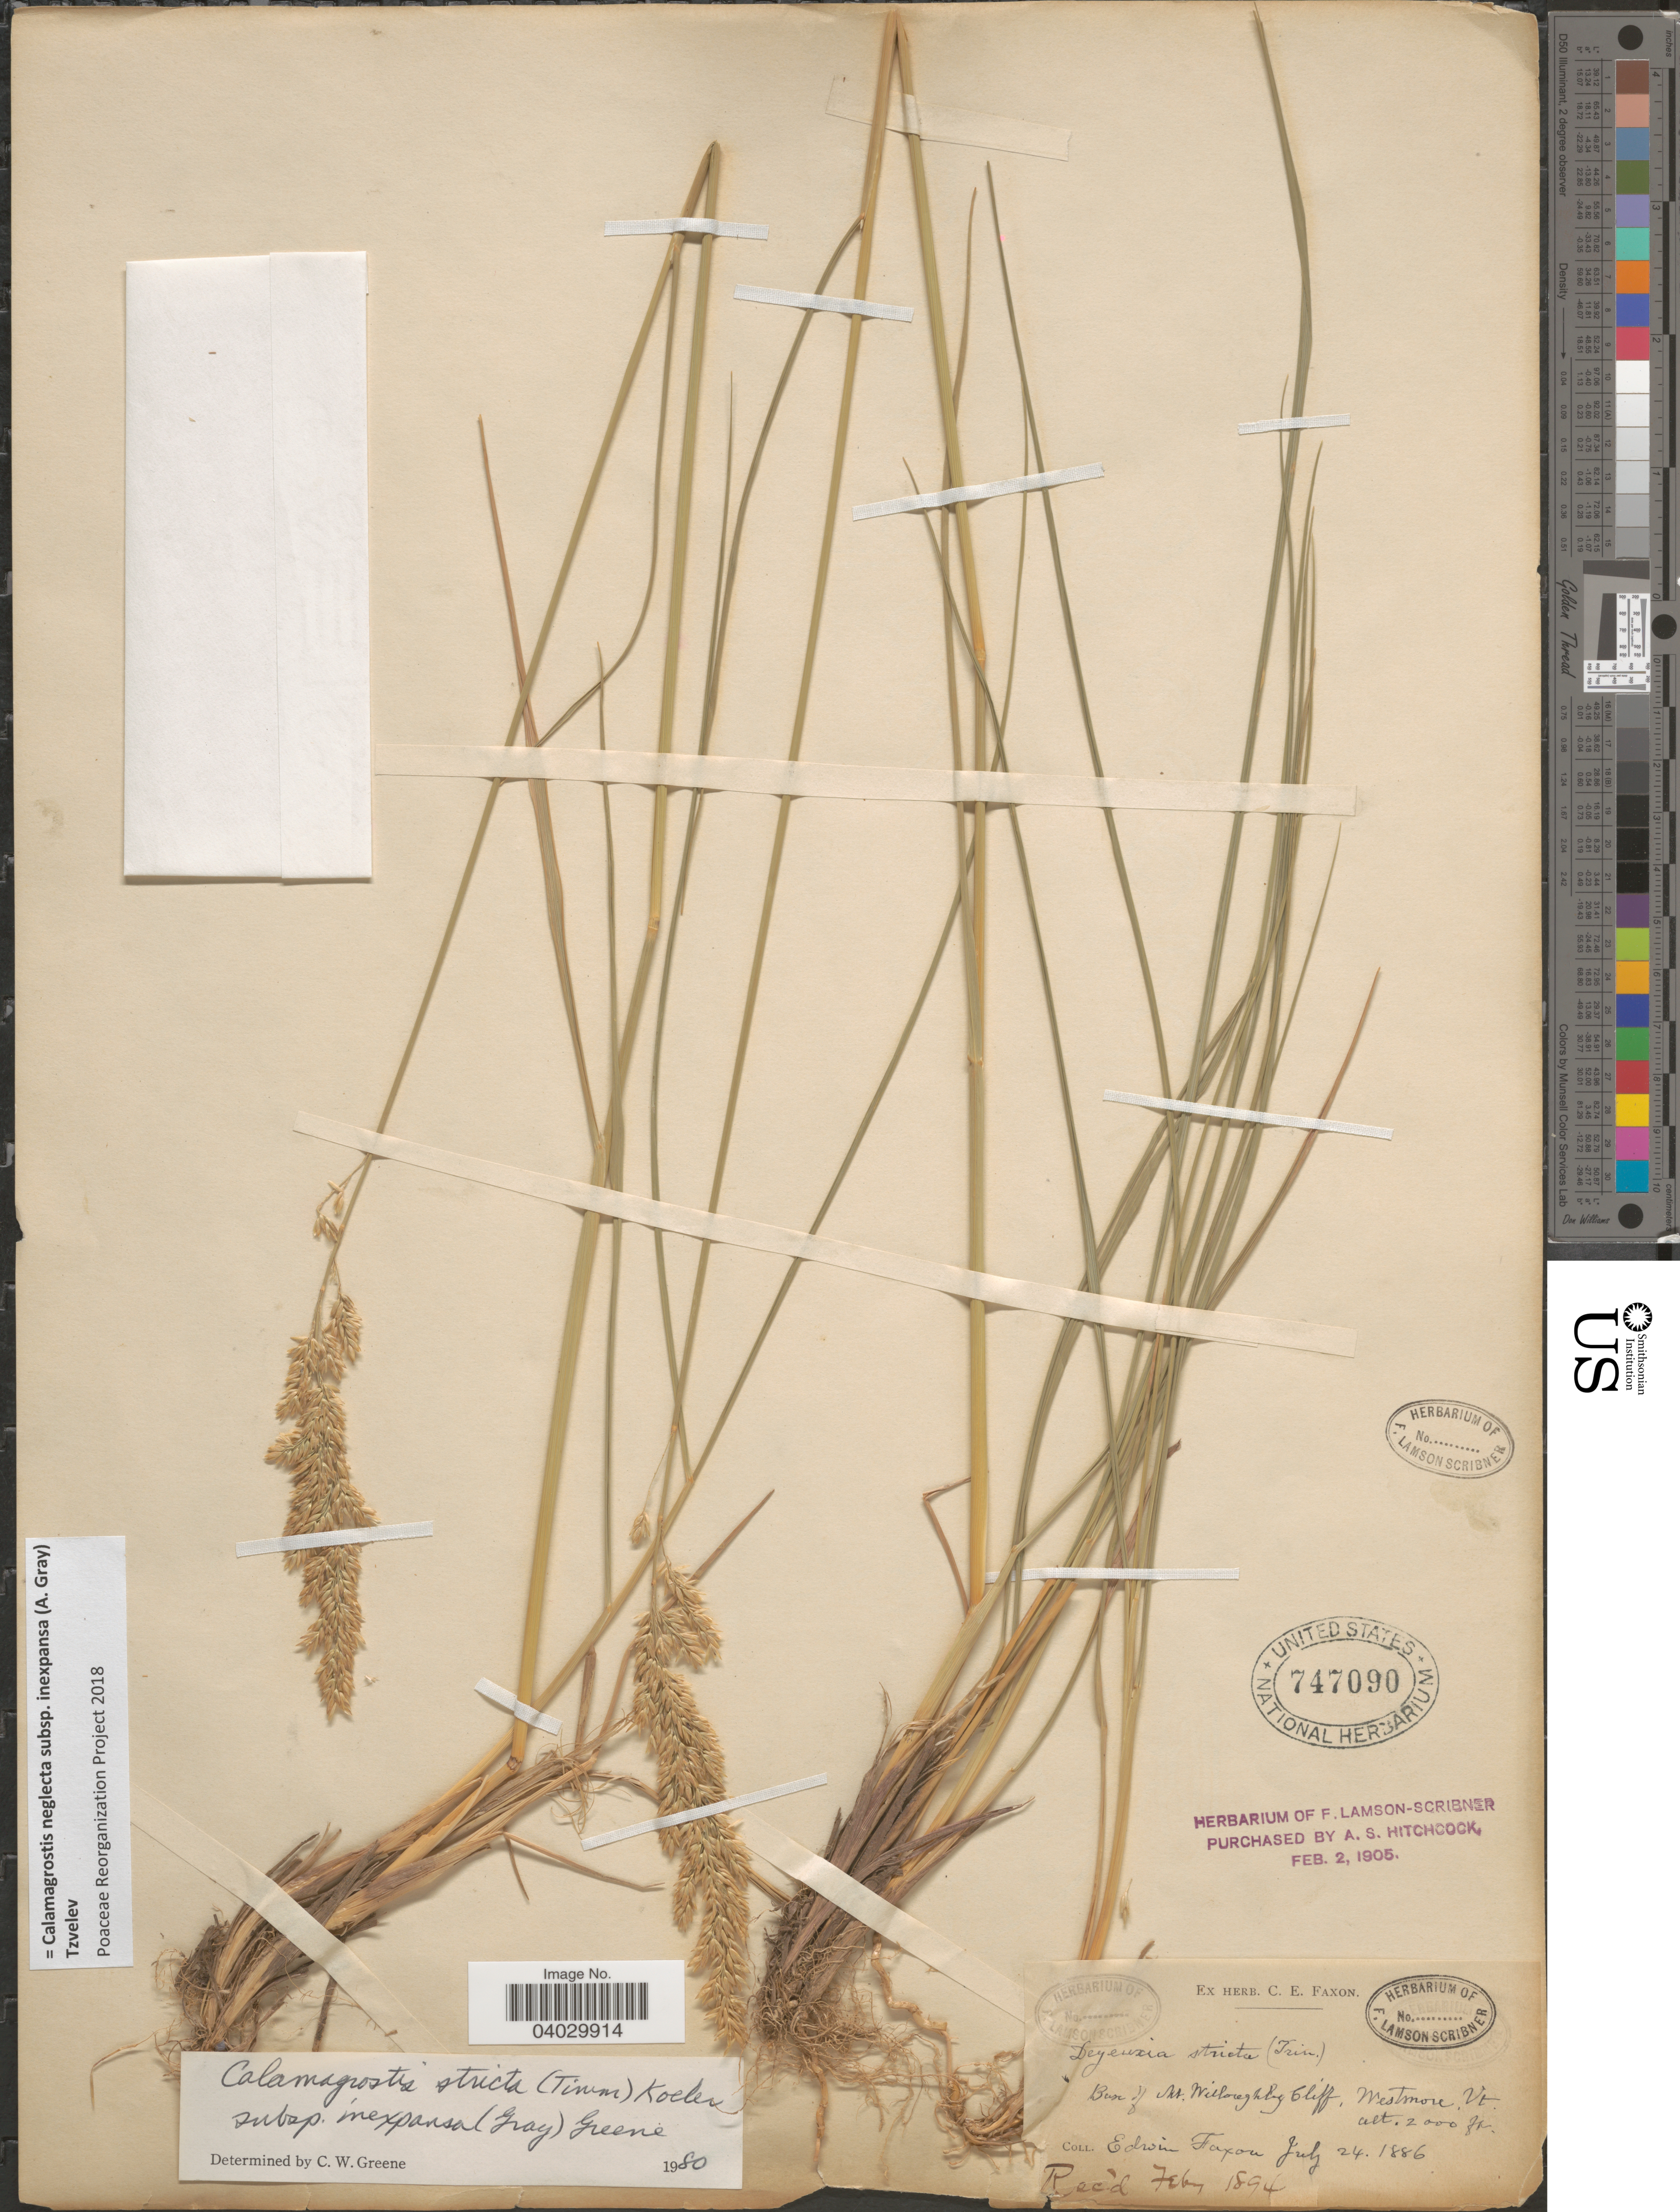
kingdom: Plantae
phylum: Tracheophyta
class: Liliopsida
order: Poales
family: Poaceae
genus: Calamagrostis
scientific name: Calamagrostis neglecta subsp. inexpansa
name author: (A. Gray) Tzvelev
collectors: E. Faxon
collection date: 1886-07-24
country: United States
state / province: Vermont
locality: Base of Mt. Willoughby Cliff, Westmore.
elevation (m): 610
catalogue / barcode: US 747090